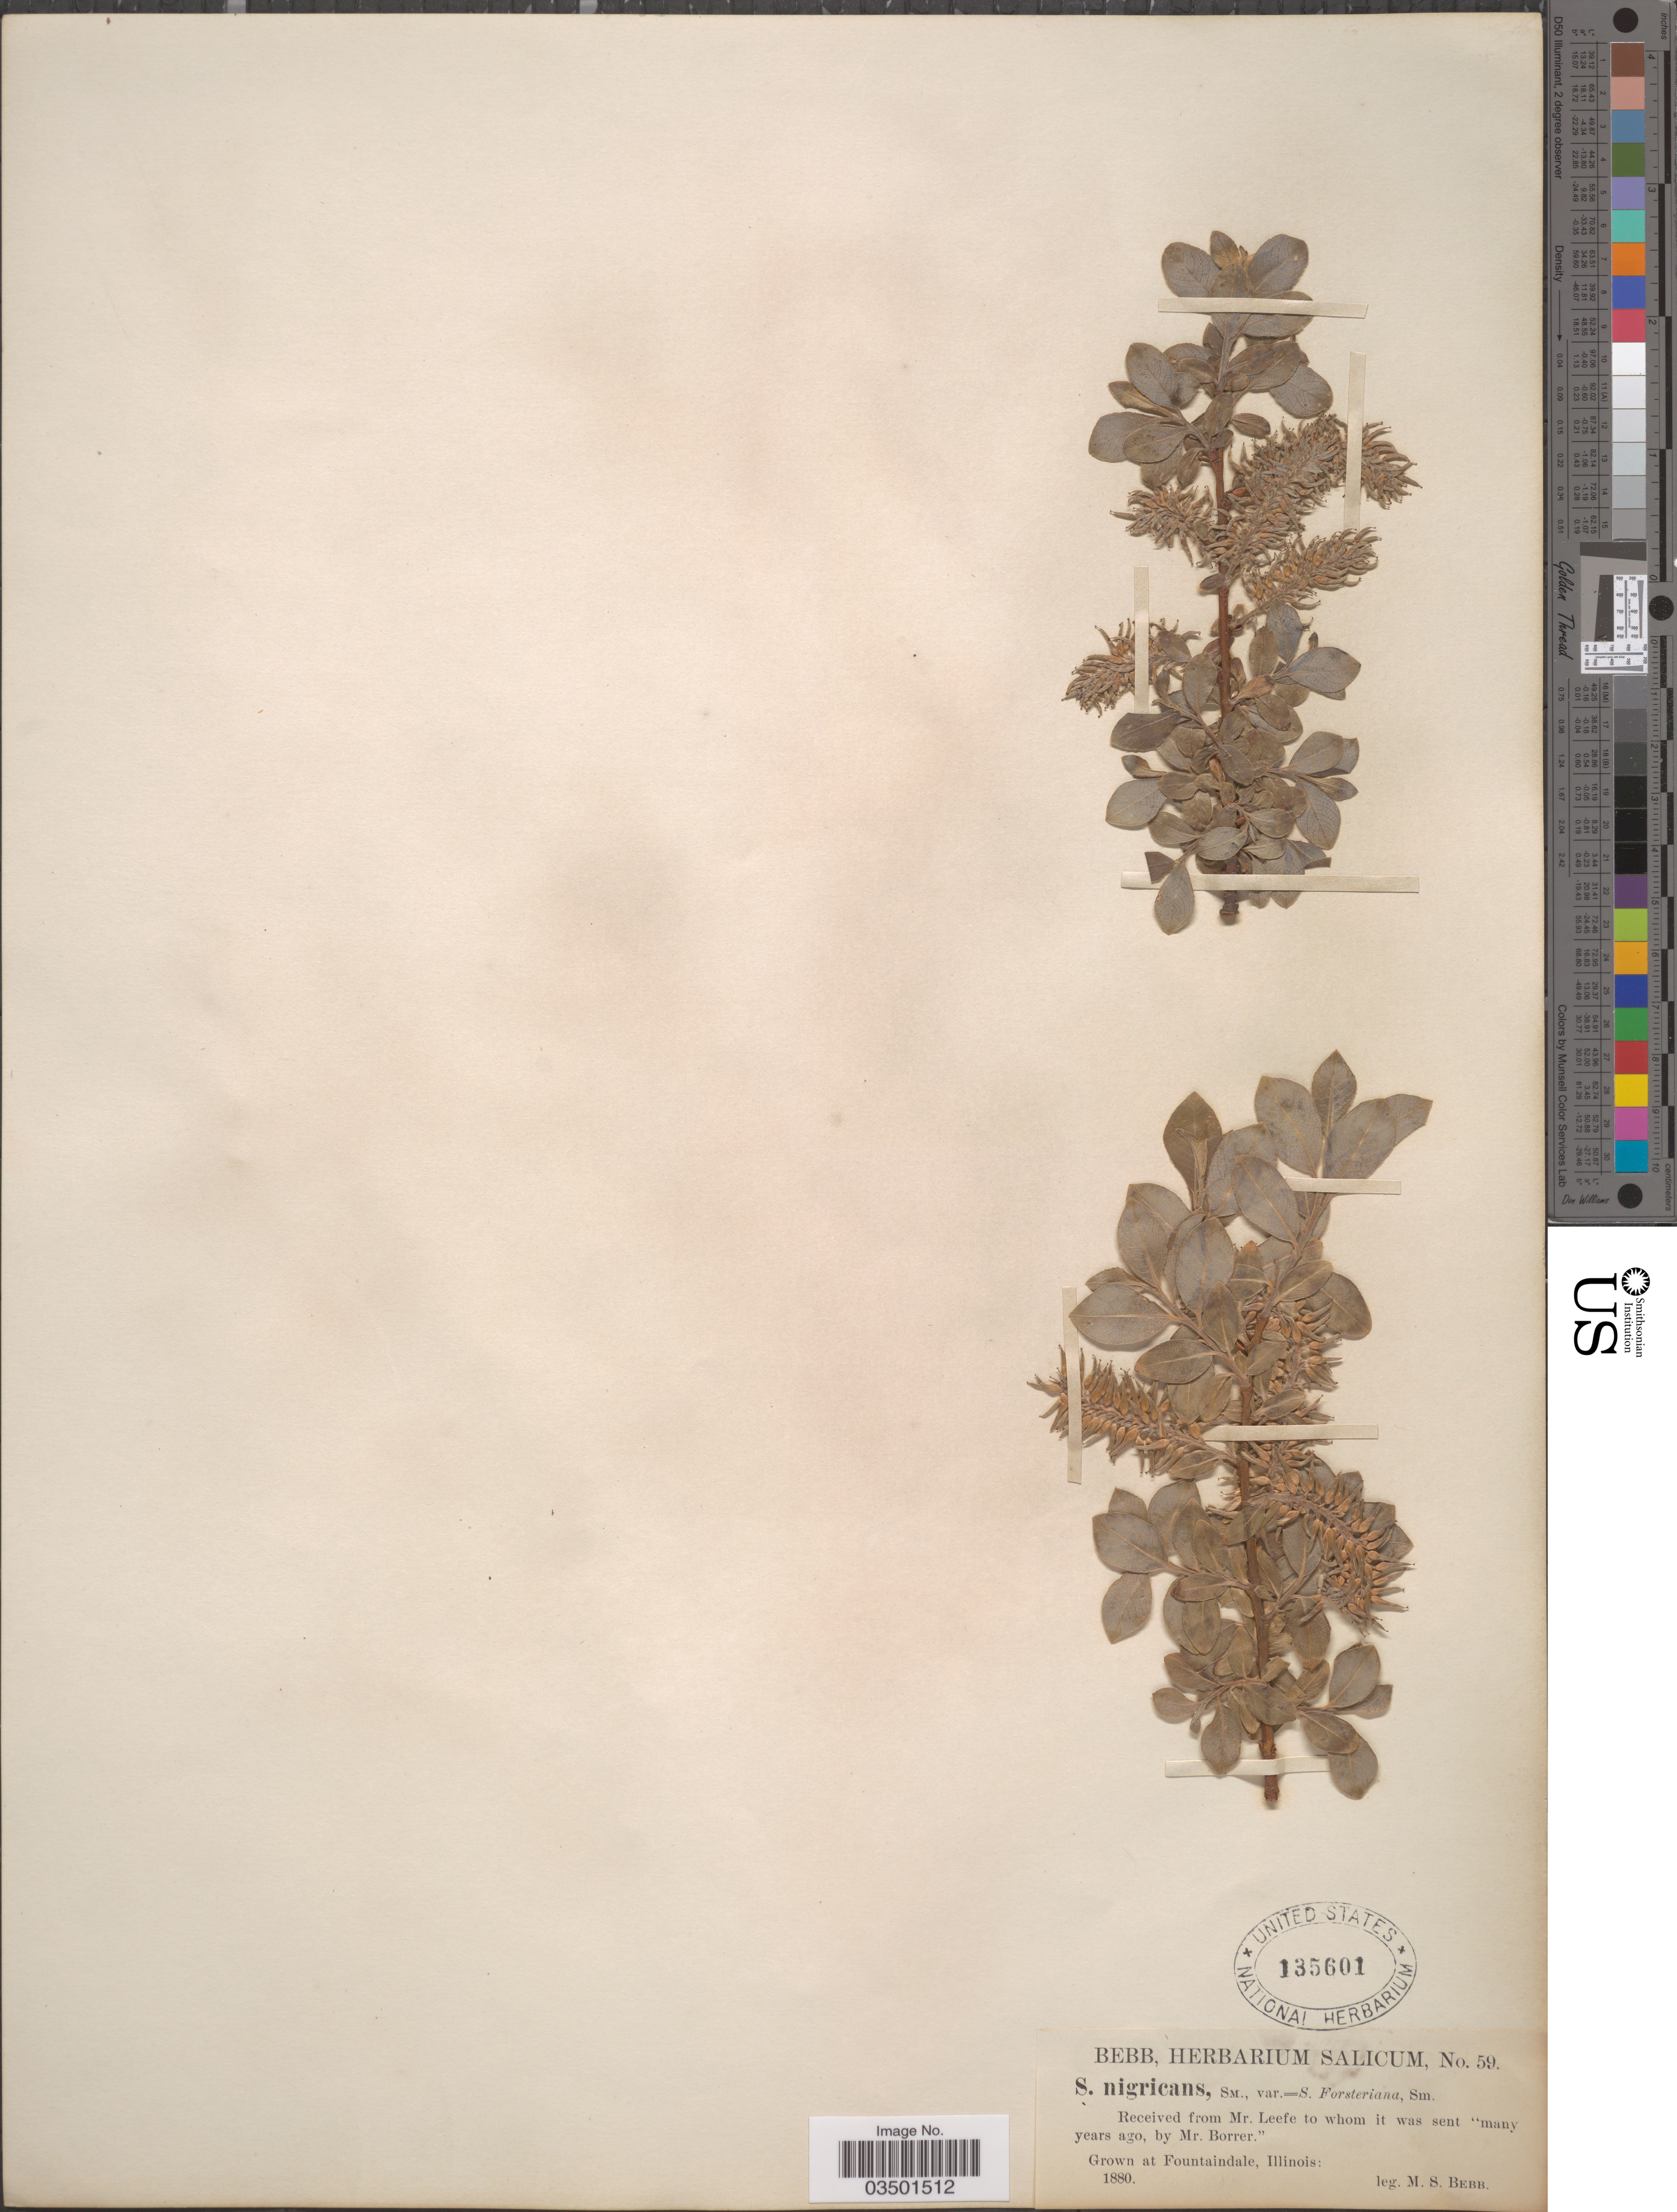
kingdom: Plantae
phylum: Tracheophyta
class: Magnoliopsida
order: Malpighiales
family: Salicaceae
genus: Salix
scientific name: Salix nigricans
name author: Sm.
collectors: M. Bebb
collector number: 59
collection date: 1880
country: United States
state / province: Illinois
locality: Grown at Fountaindale.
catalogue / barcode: US 135601